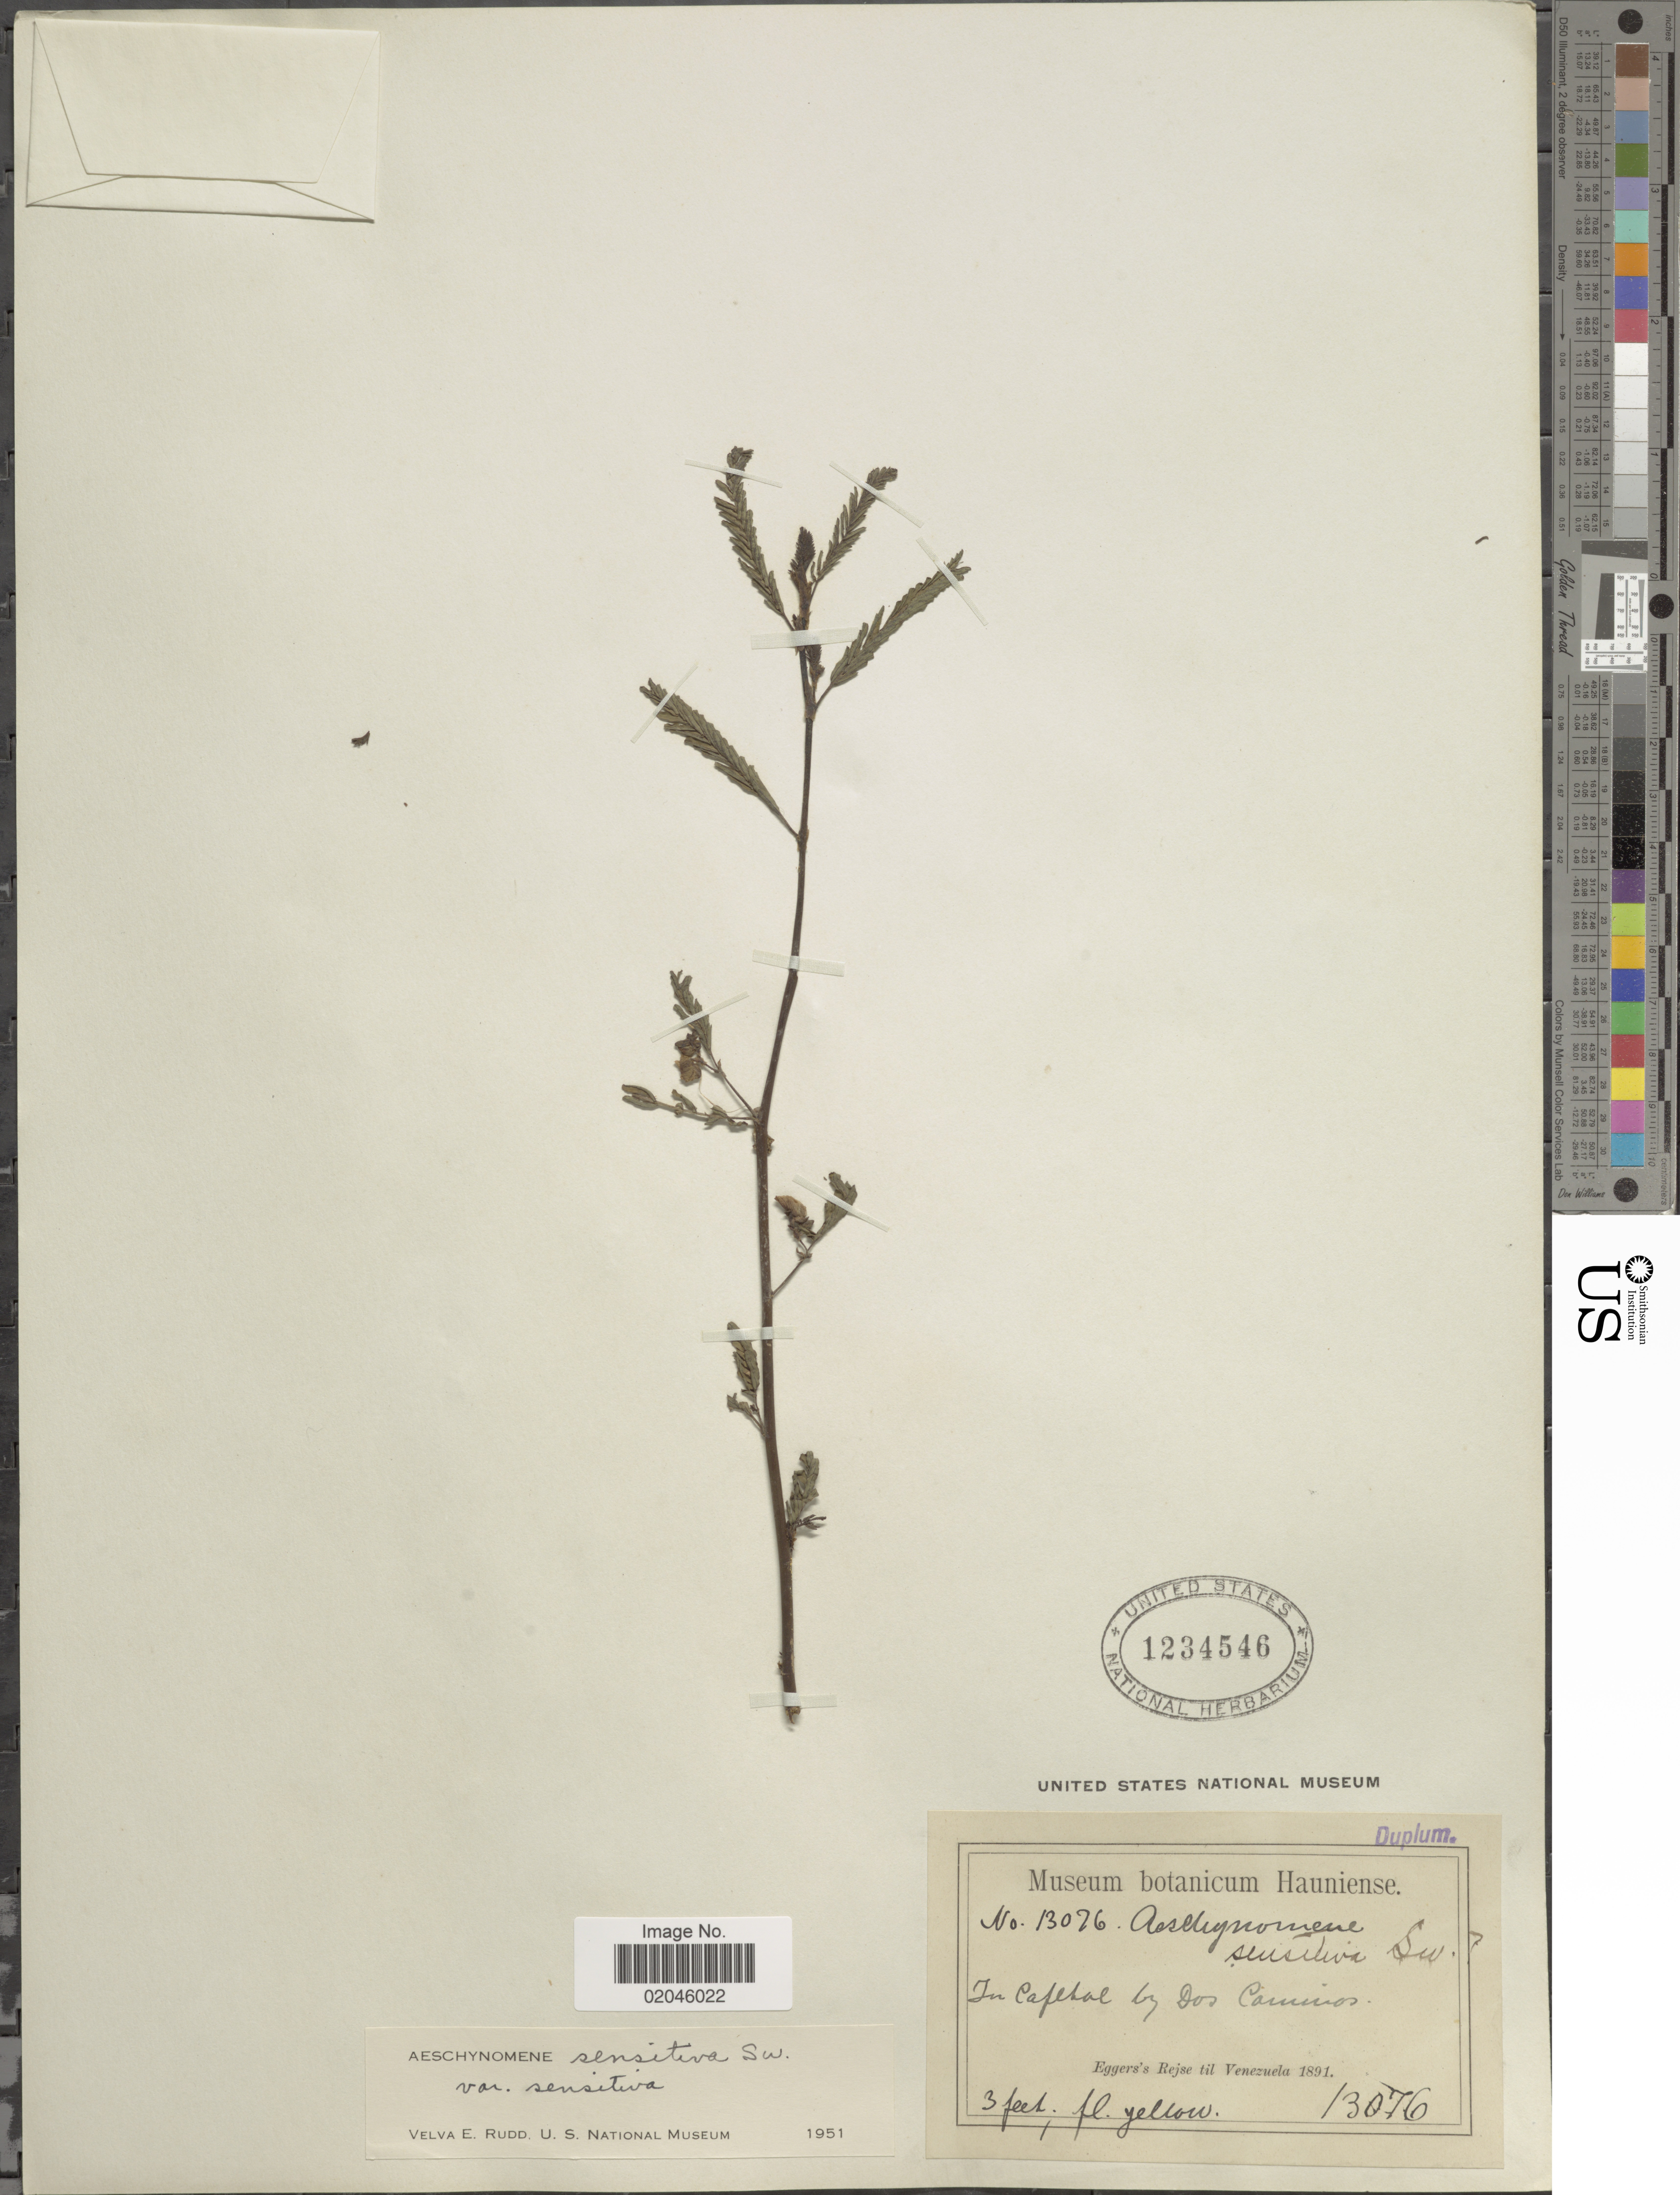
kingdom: Plantae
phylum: Tracheophyta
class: Magnoliopsida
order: Fabales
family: Fabaceae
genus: Aeschynomene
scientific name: Aeschynomene sensitiva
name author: Sw.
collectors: Egger, --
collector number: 13076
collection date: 1871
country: Venezuela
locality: In Cafetal by Dos Caminos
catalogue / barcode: US 1234546